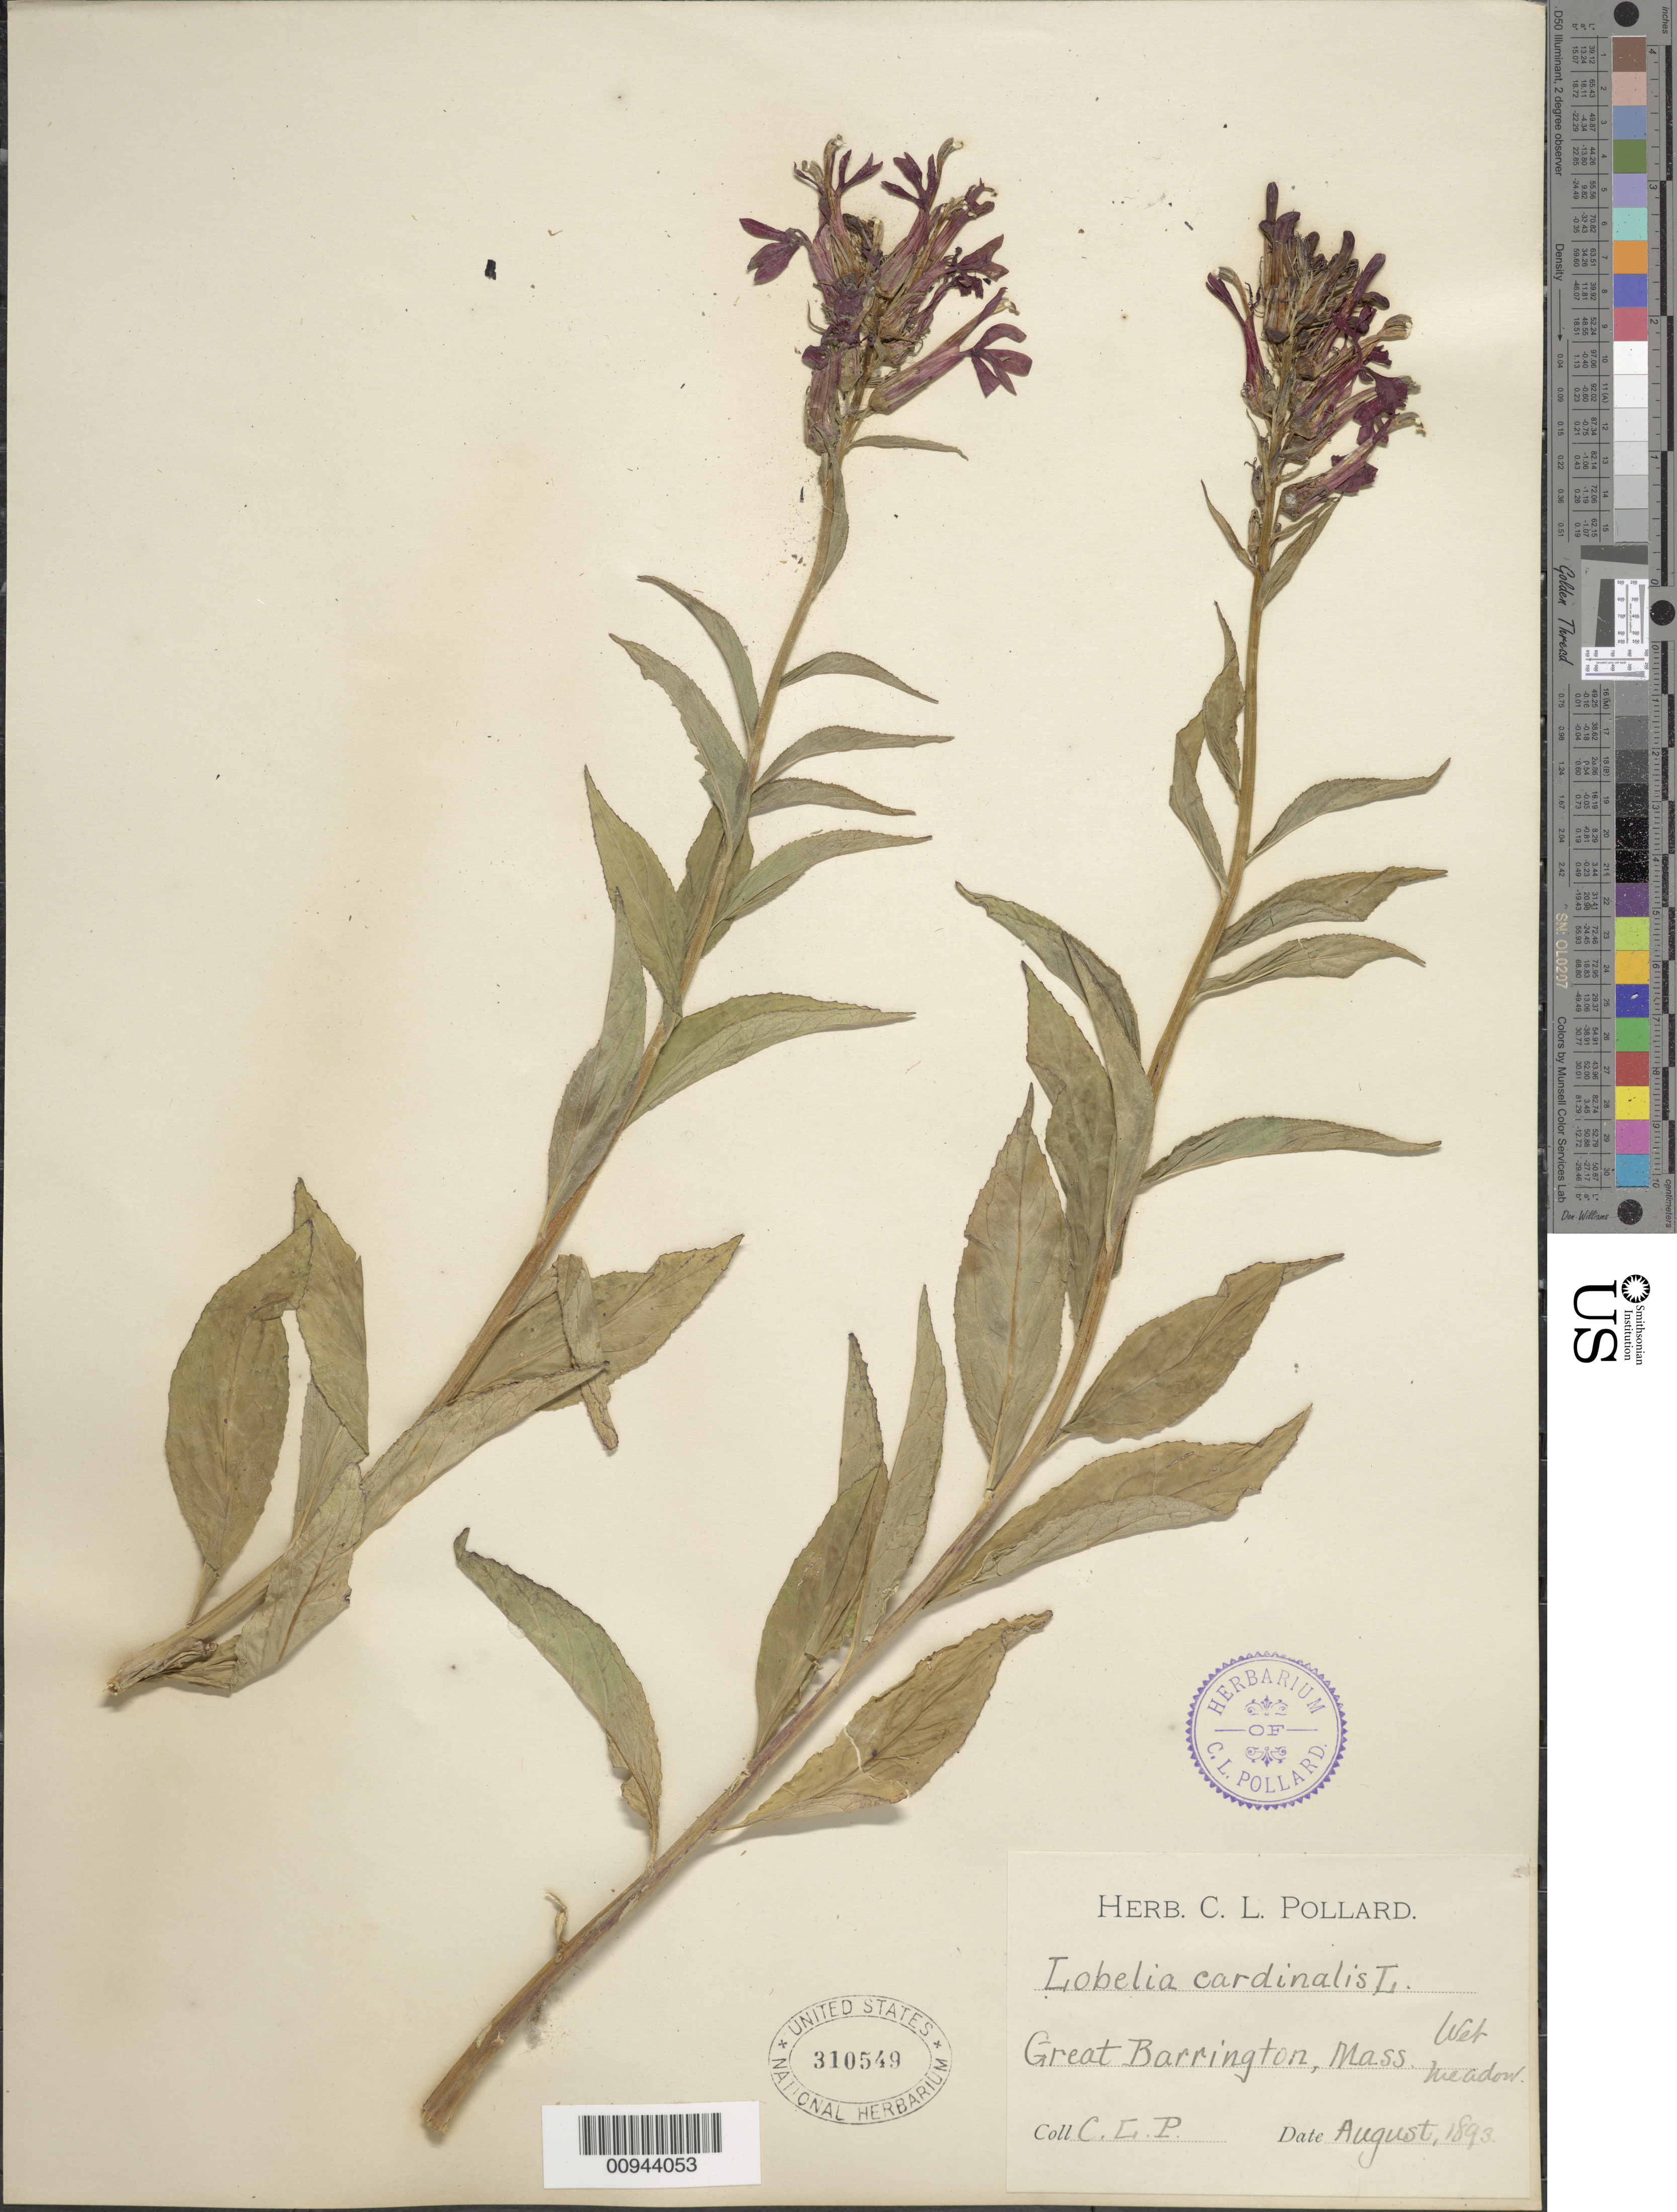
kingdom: Plantae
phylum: Tracheophyta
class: Magnoliopsida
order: Asterales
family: Campanulaceae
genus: Lobelia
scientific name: Lobelia cardinalis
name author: L.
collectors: ex herb. C.L. Pollard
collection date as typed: August 1893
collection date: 1893-08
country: United States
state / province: Massachusetts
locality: Great Barrington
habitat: wet meadow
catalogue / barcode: US 310549